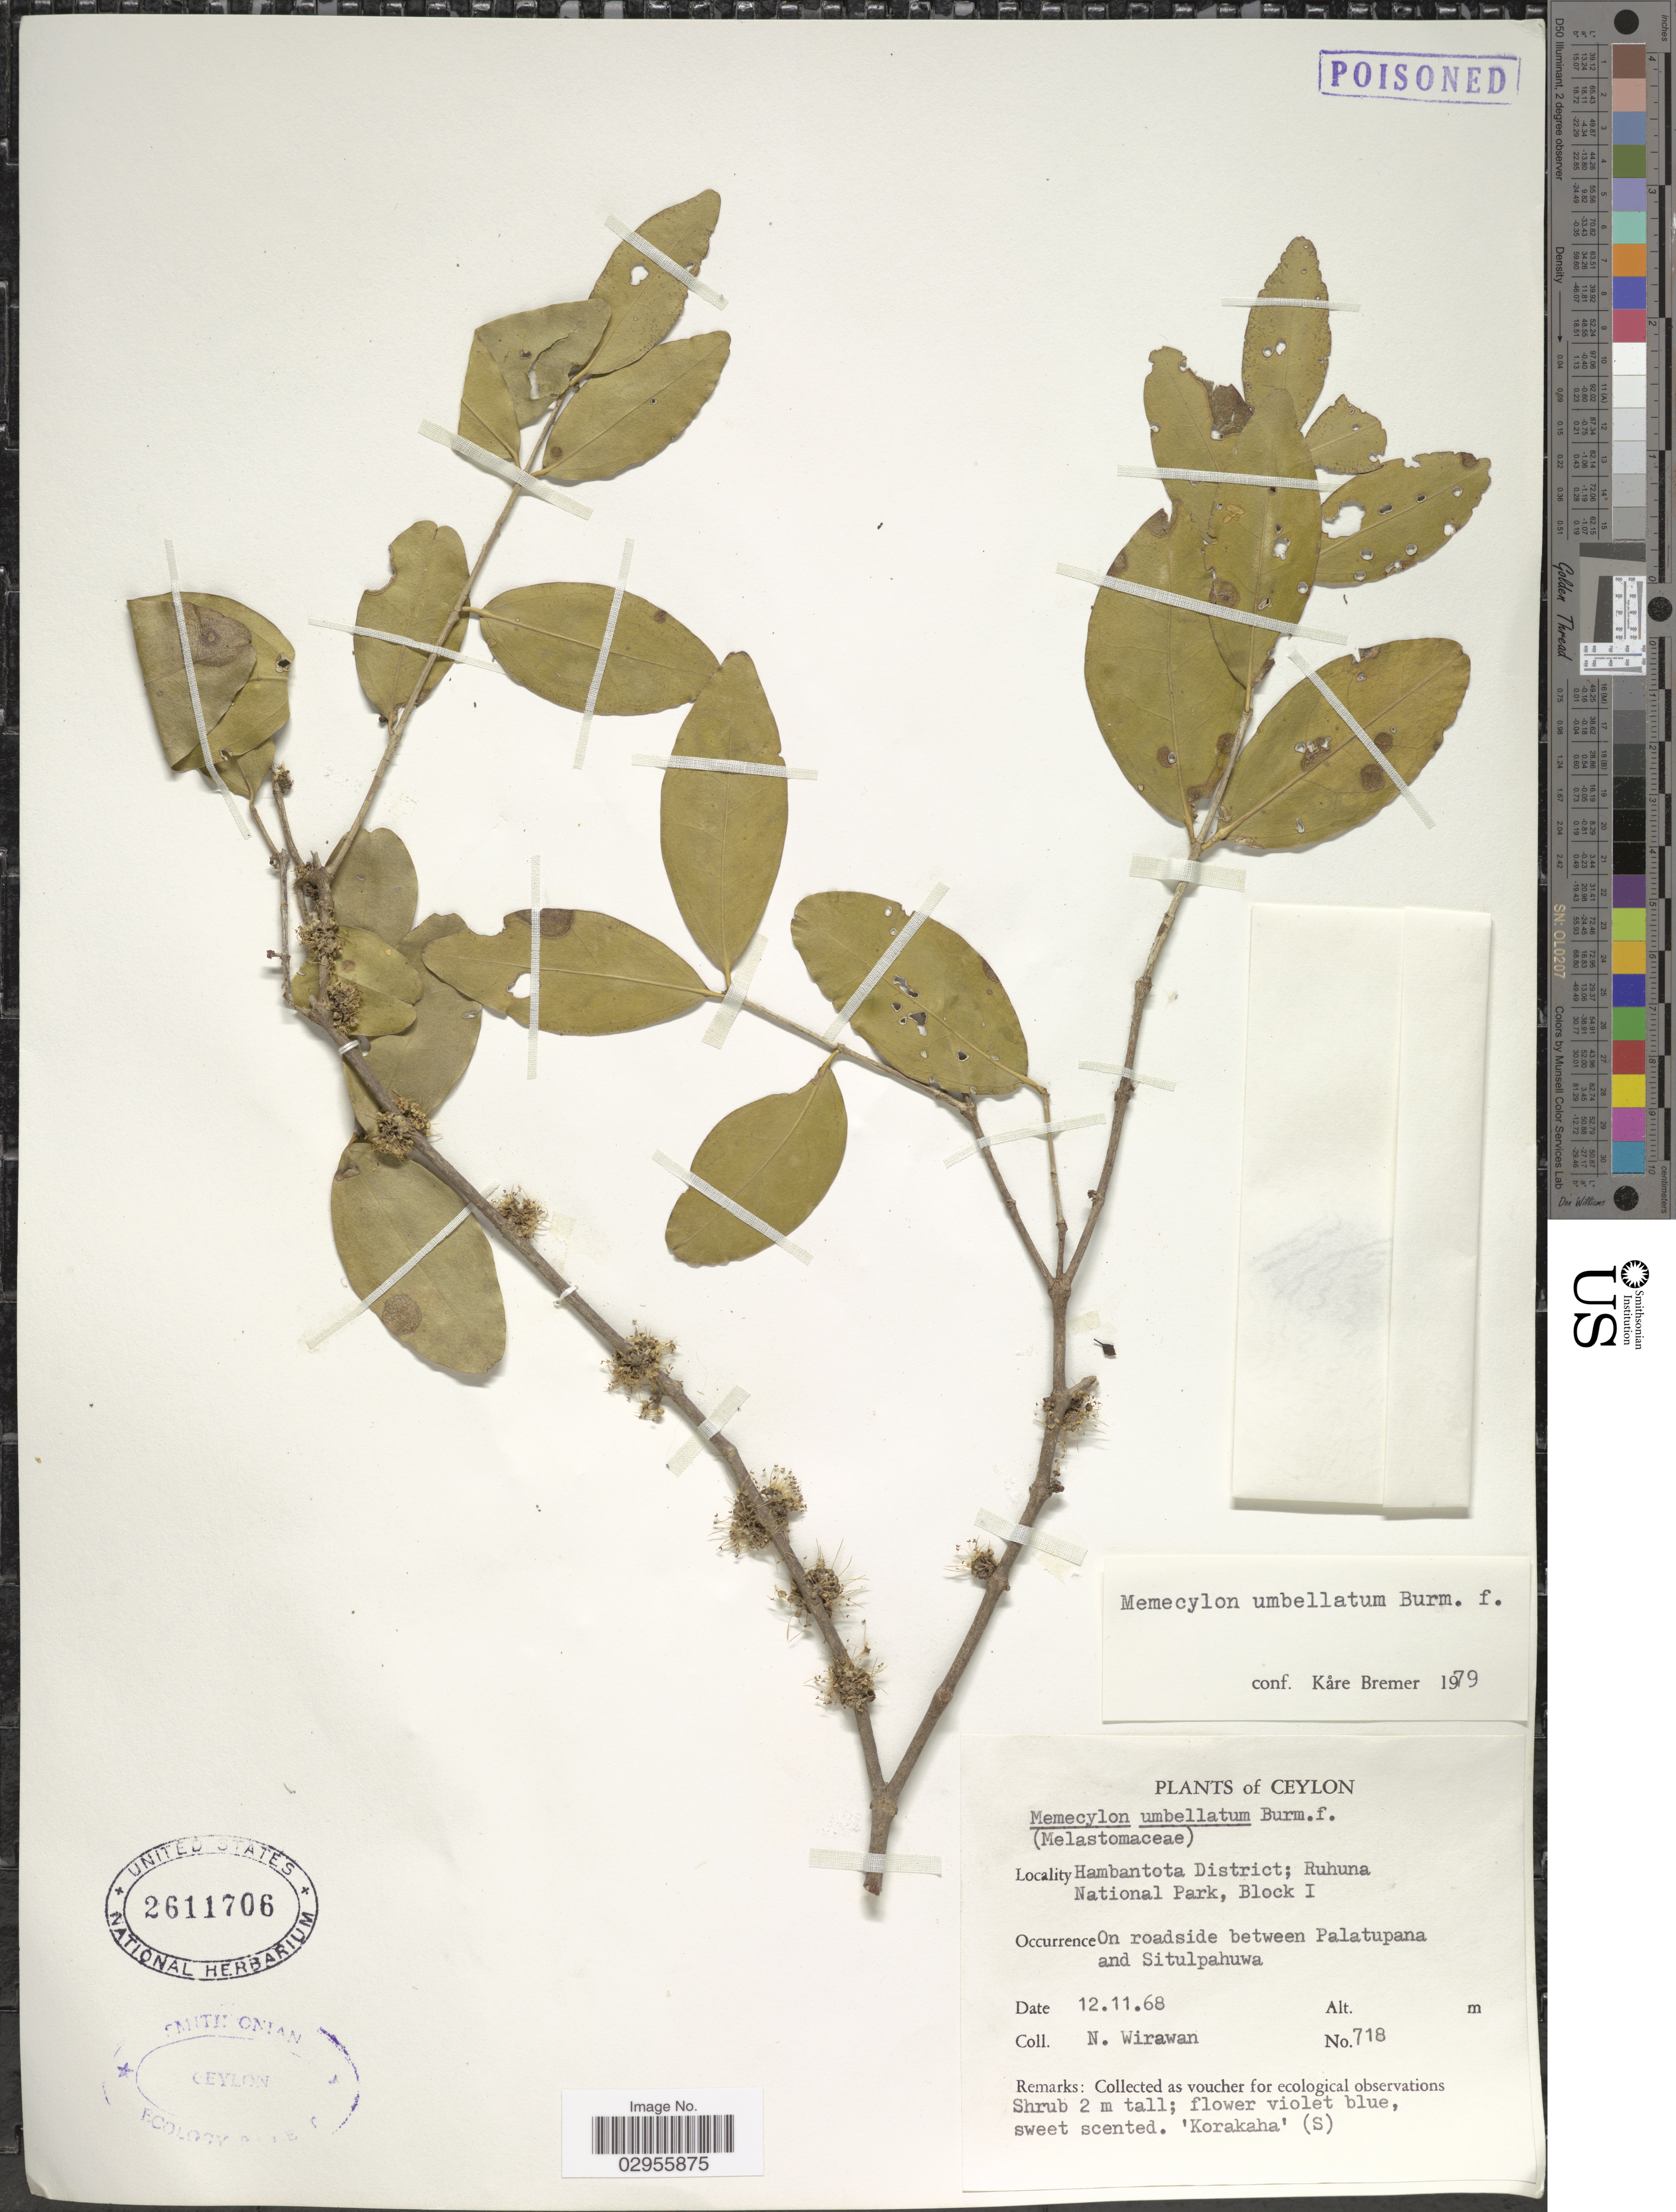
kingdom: Plantae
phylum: Tracheophyta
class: Magnoliopsida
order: Myrtales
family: Melastomataceae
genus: Memecylon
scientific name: Memecylon umbellatum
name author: Burm. f.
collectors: N. Wirawan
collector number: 718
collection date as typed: Transcribed d/m/y: 12/11/68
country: Sri Lanka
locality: Ceylon. Hambantota District; Ruhuna National Park, Block I. On roadside between Palatupana and Situlpahuwa.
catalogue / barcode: US 2611706